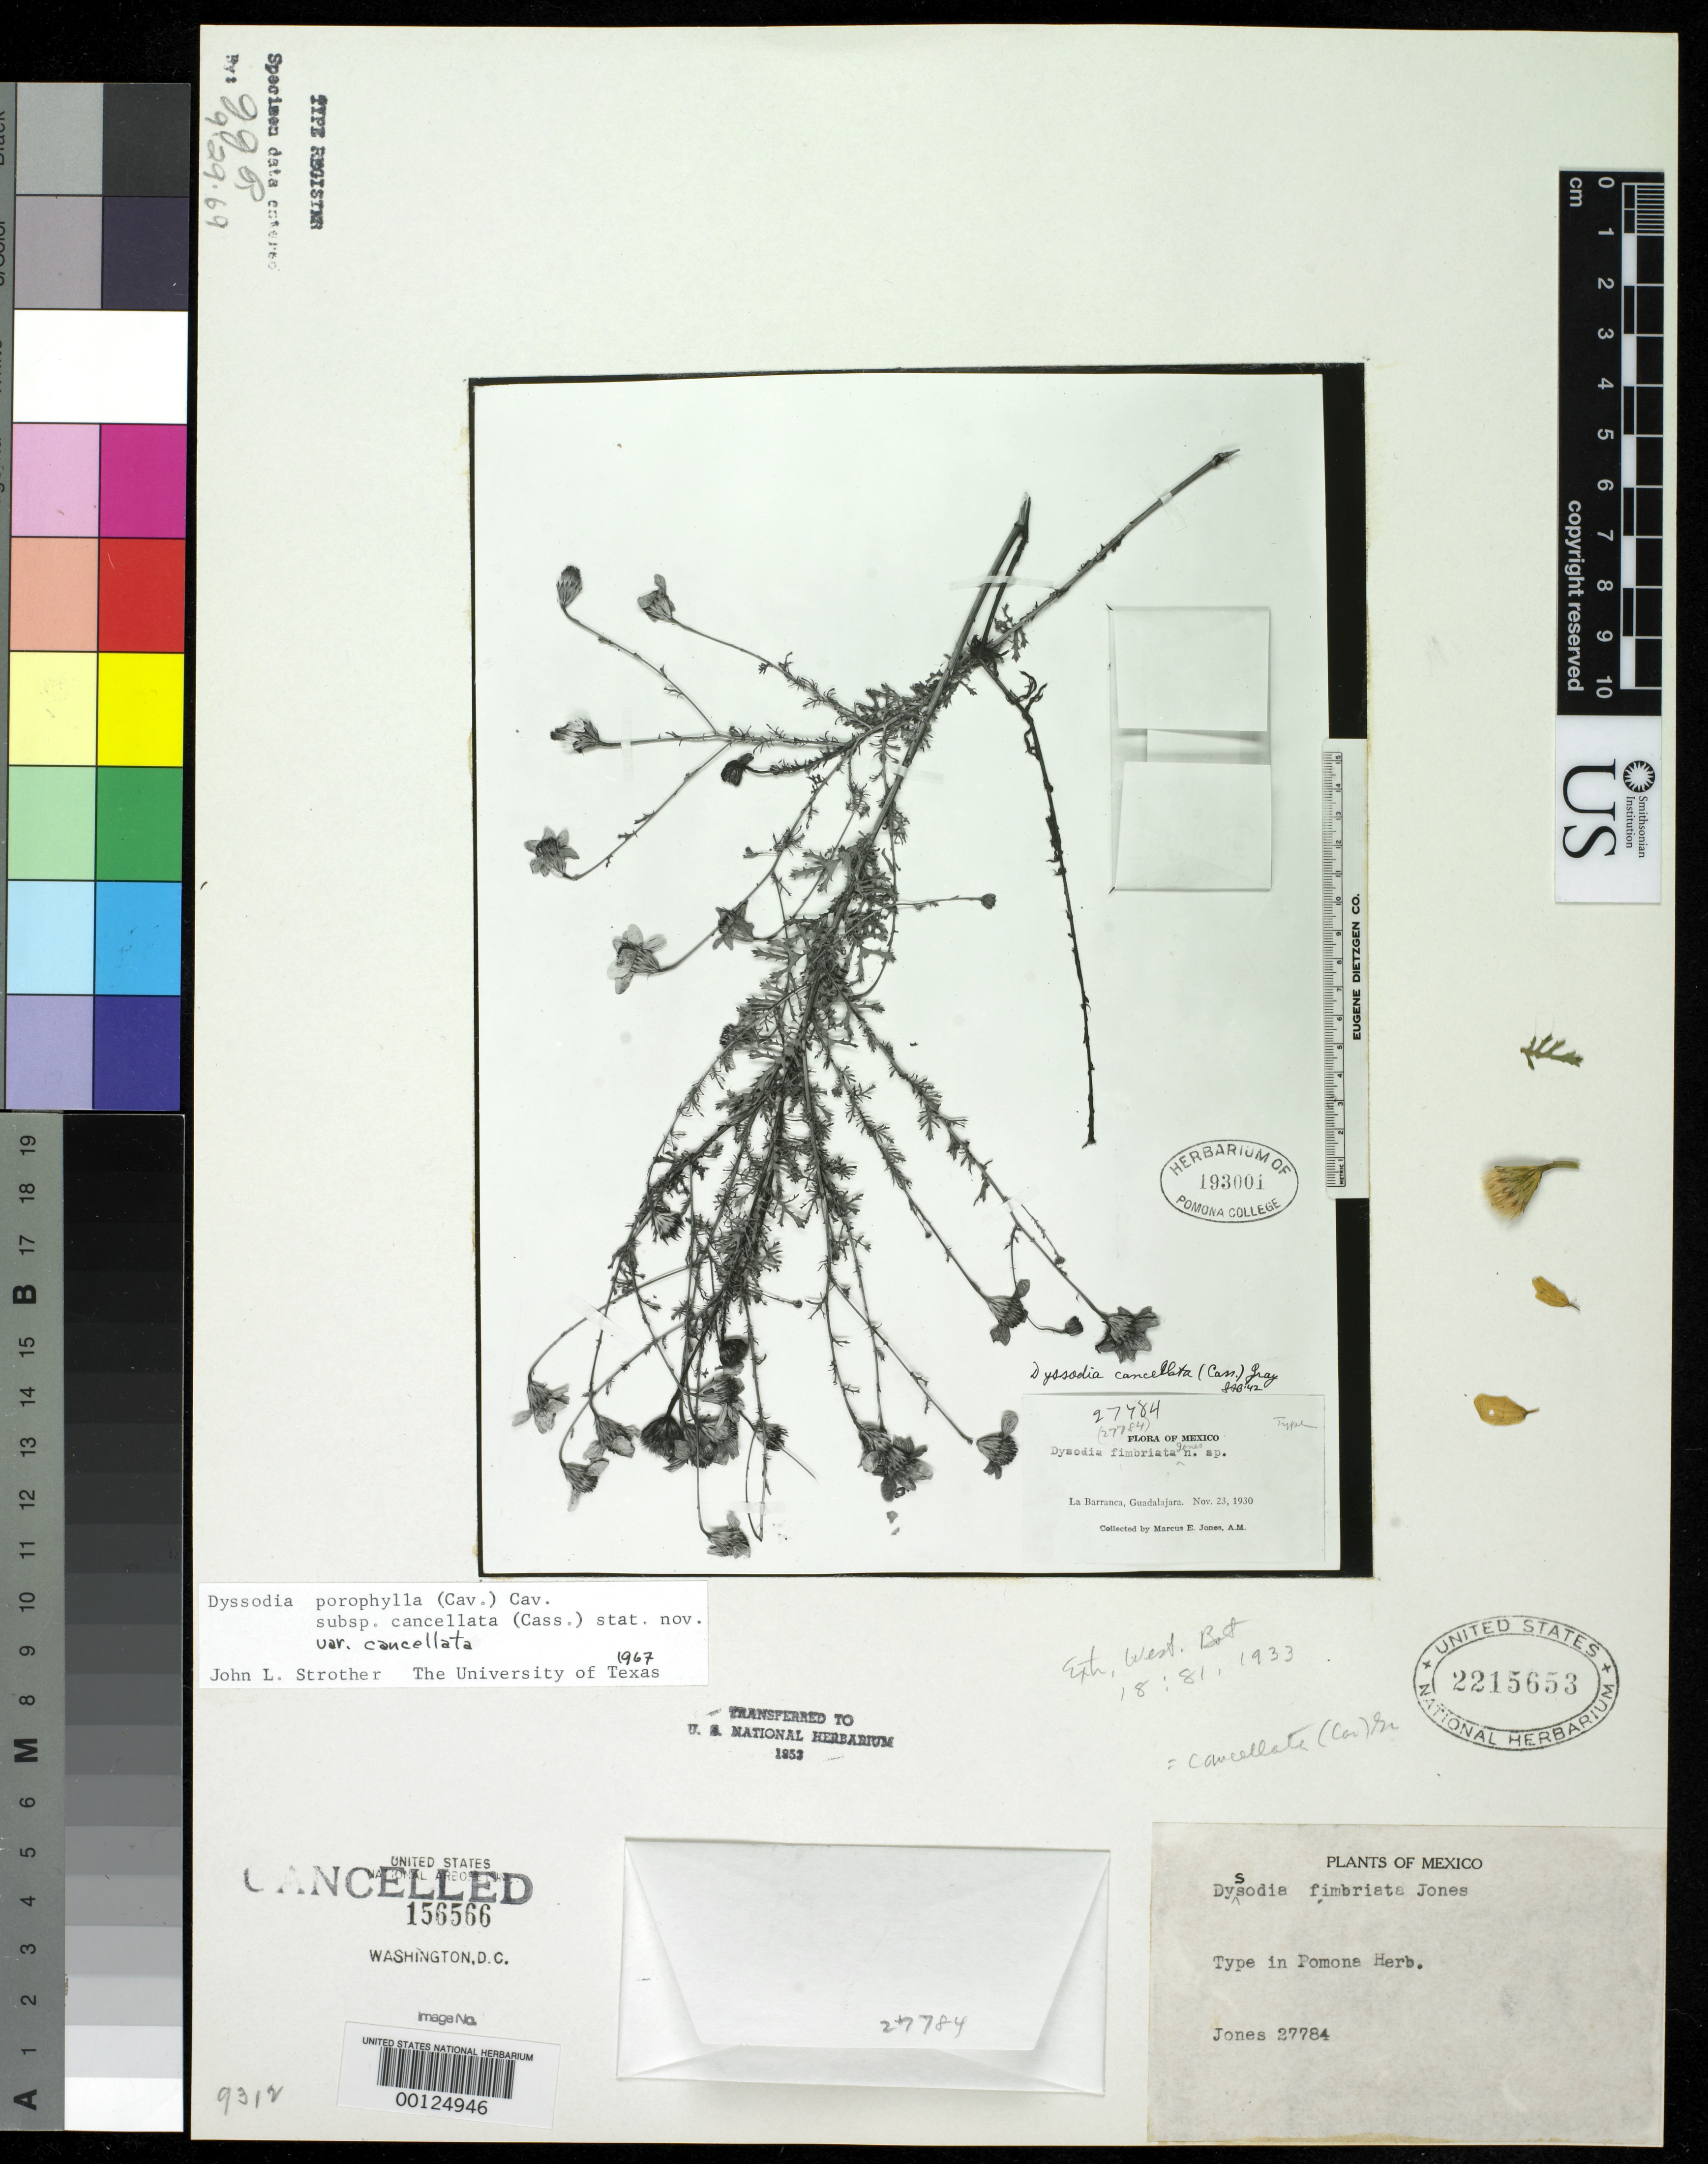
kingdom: Plantae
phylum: Tracheophyta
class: Magnoliopsida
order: Asterales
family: Asteraceae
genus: Dyssodia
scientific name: Dyssodia fimbriata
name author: M.E. Jones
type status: Type Fragment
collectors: M. E. Jones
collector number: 27784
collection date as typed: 23 Nov 1930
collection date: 1930-11-23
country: Mexico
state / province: Jalisco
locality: Guadalajara.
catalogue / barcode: US 2215653